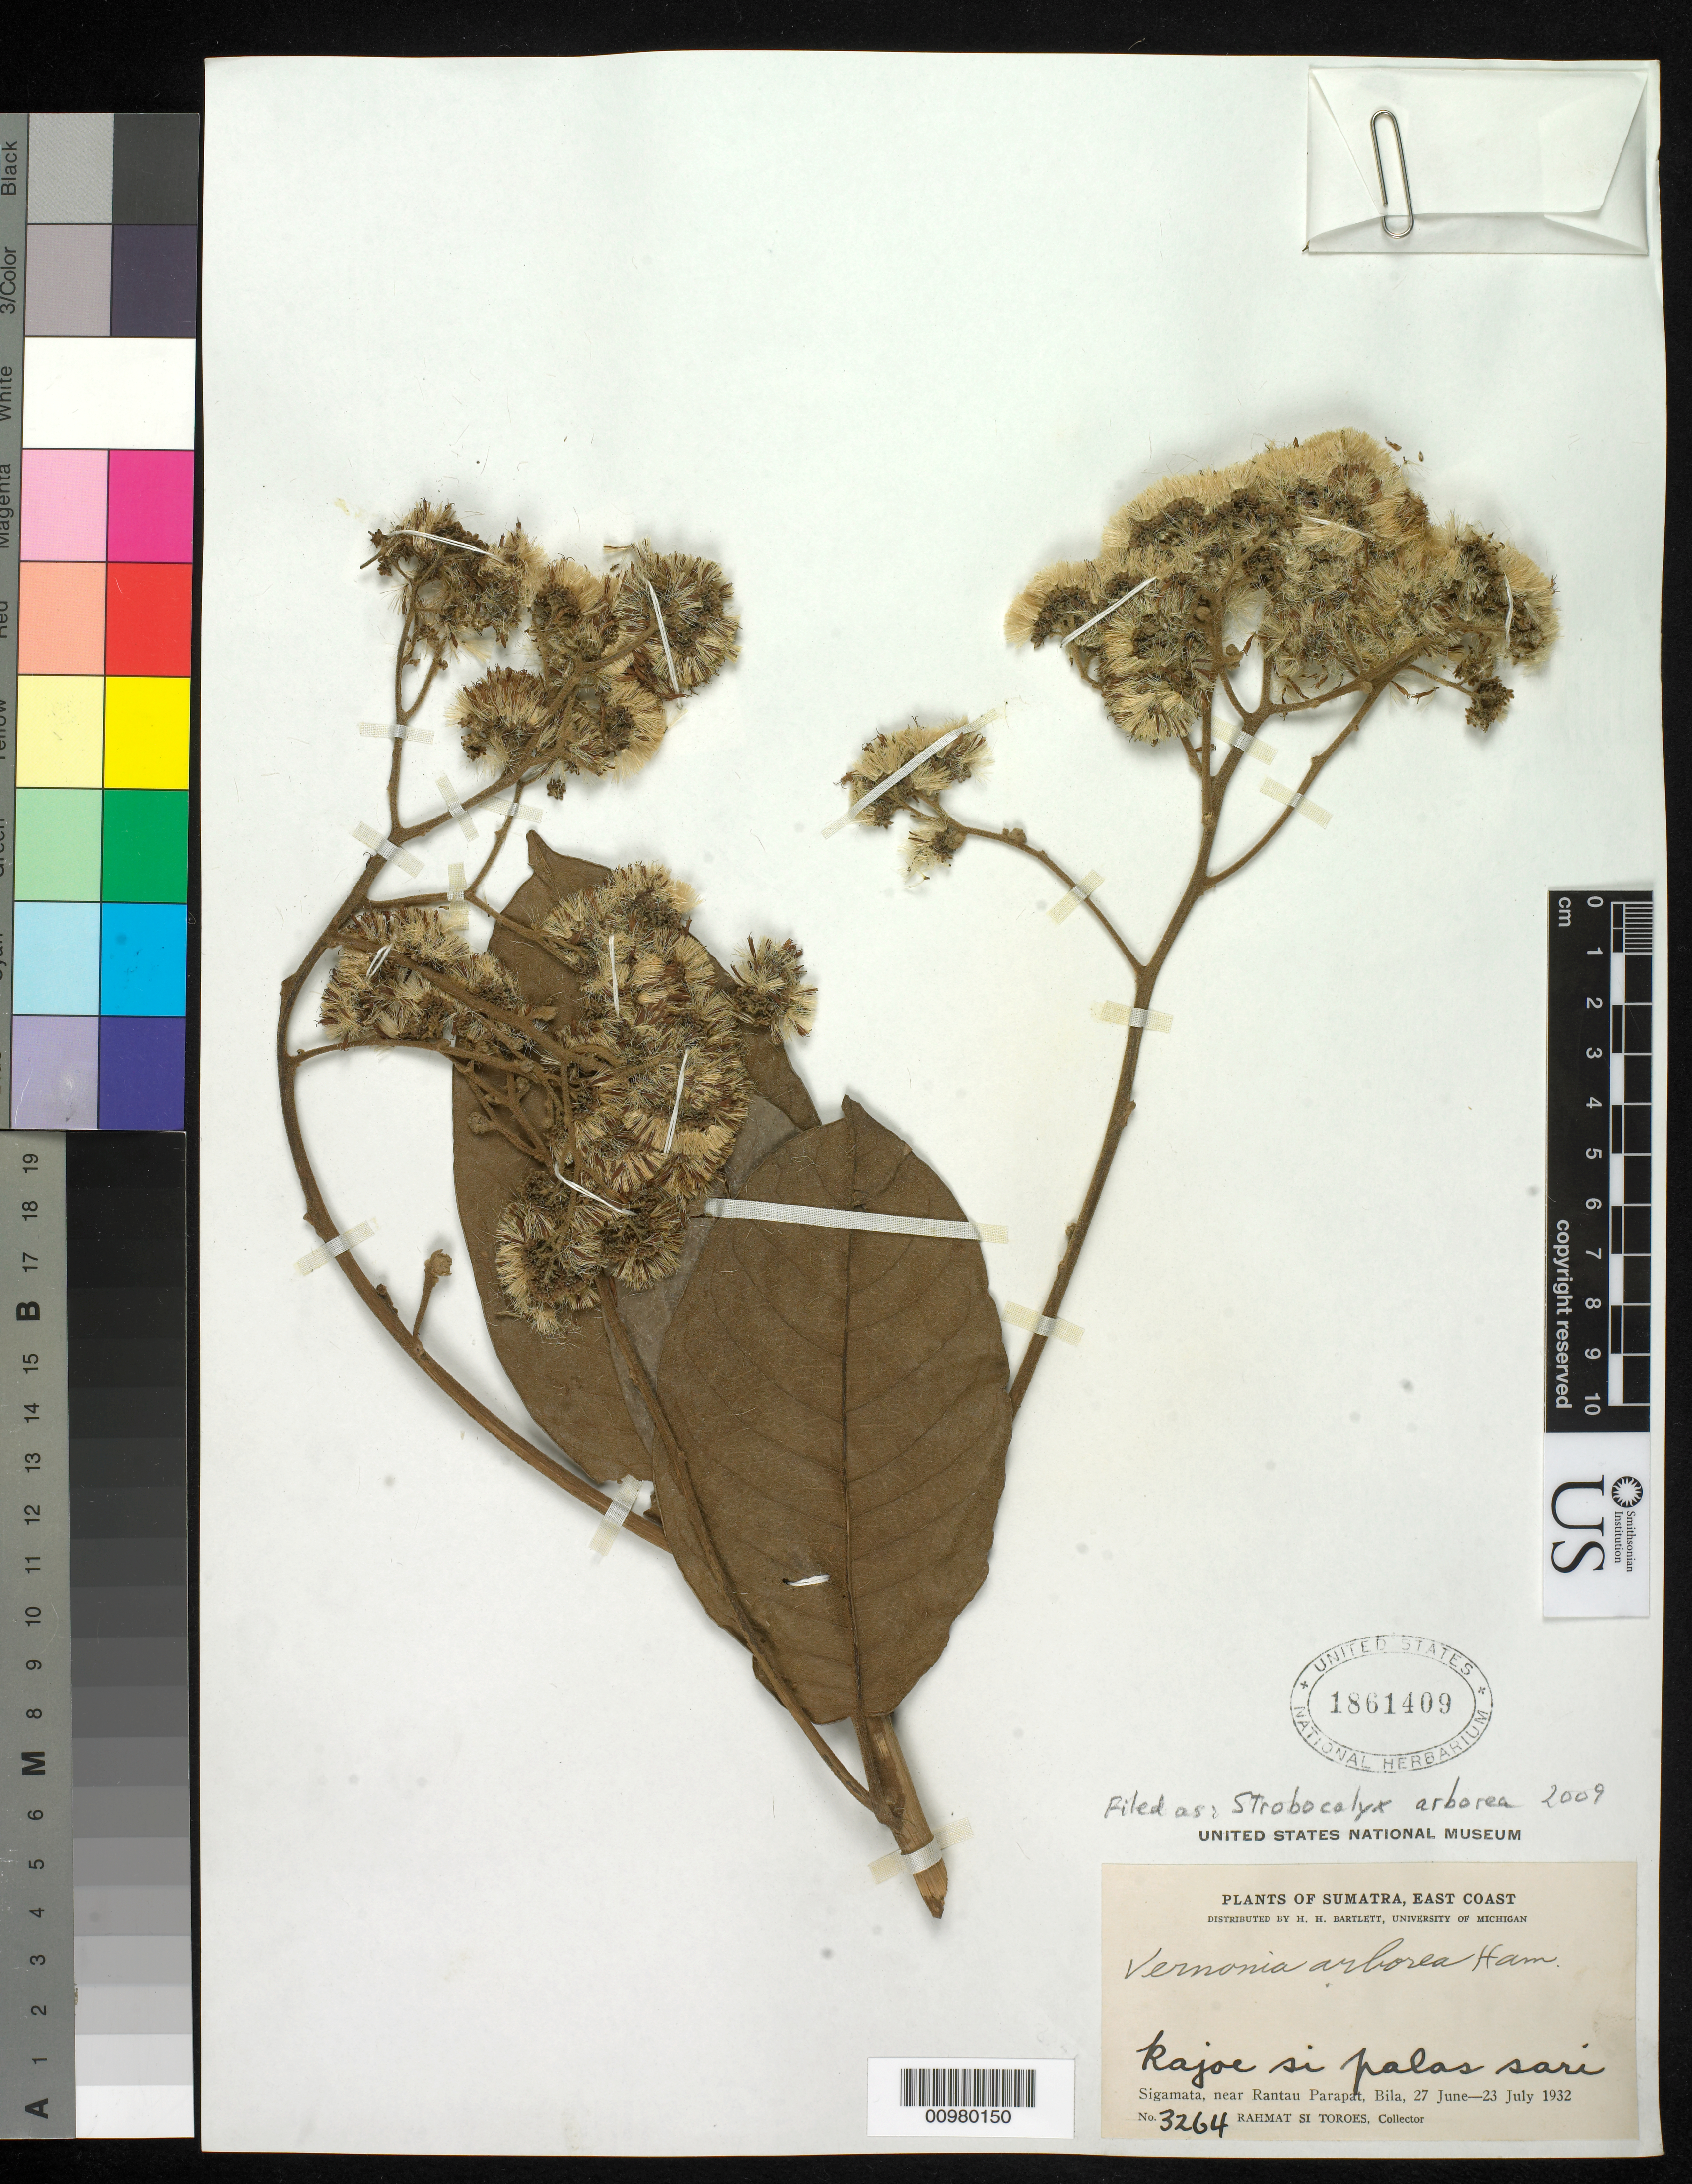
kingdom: Plantae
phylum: Tracheophyta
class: Magnoliopsida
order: Asterales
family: Asteraceae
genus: Strobocalyx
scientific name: Strobocalyx arborea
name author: (Buch.-Ham.) Sch. Bip.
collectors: Rahmat Si Boeea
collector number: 3264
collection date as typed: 27 Jun 1932 to 23 Jul 1932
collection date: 1932-06-27/1932-07-23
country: Indonesia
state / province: Sumatra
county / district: North Sumatra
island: Sumatra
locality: Sigamata, near Rantau Parapat, Bila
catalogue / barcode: US 1861409